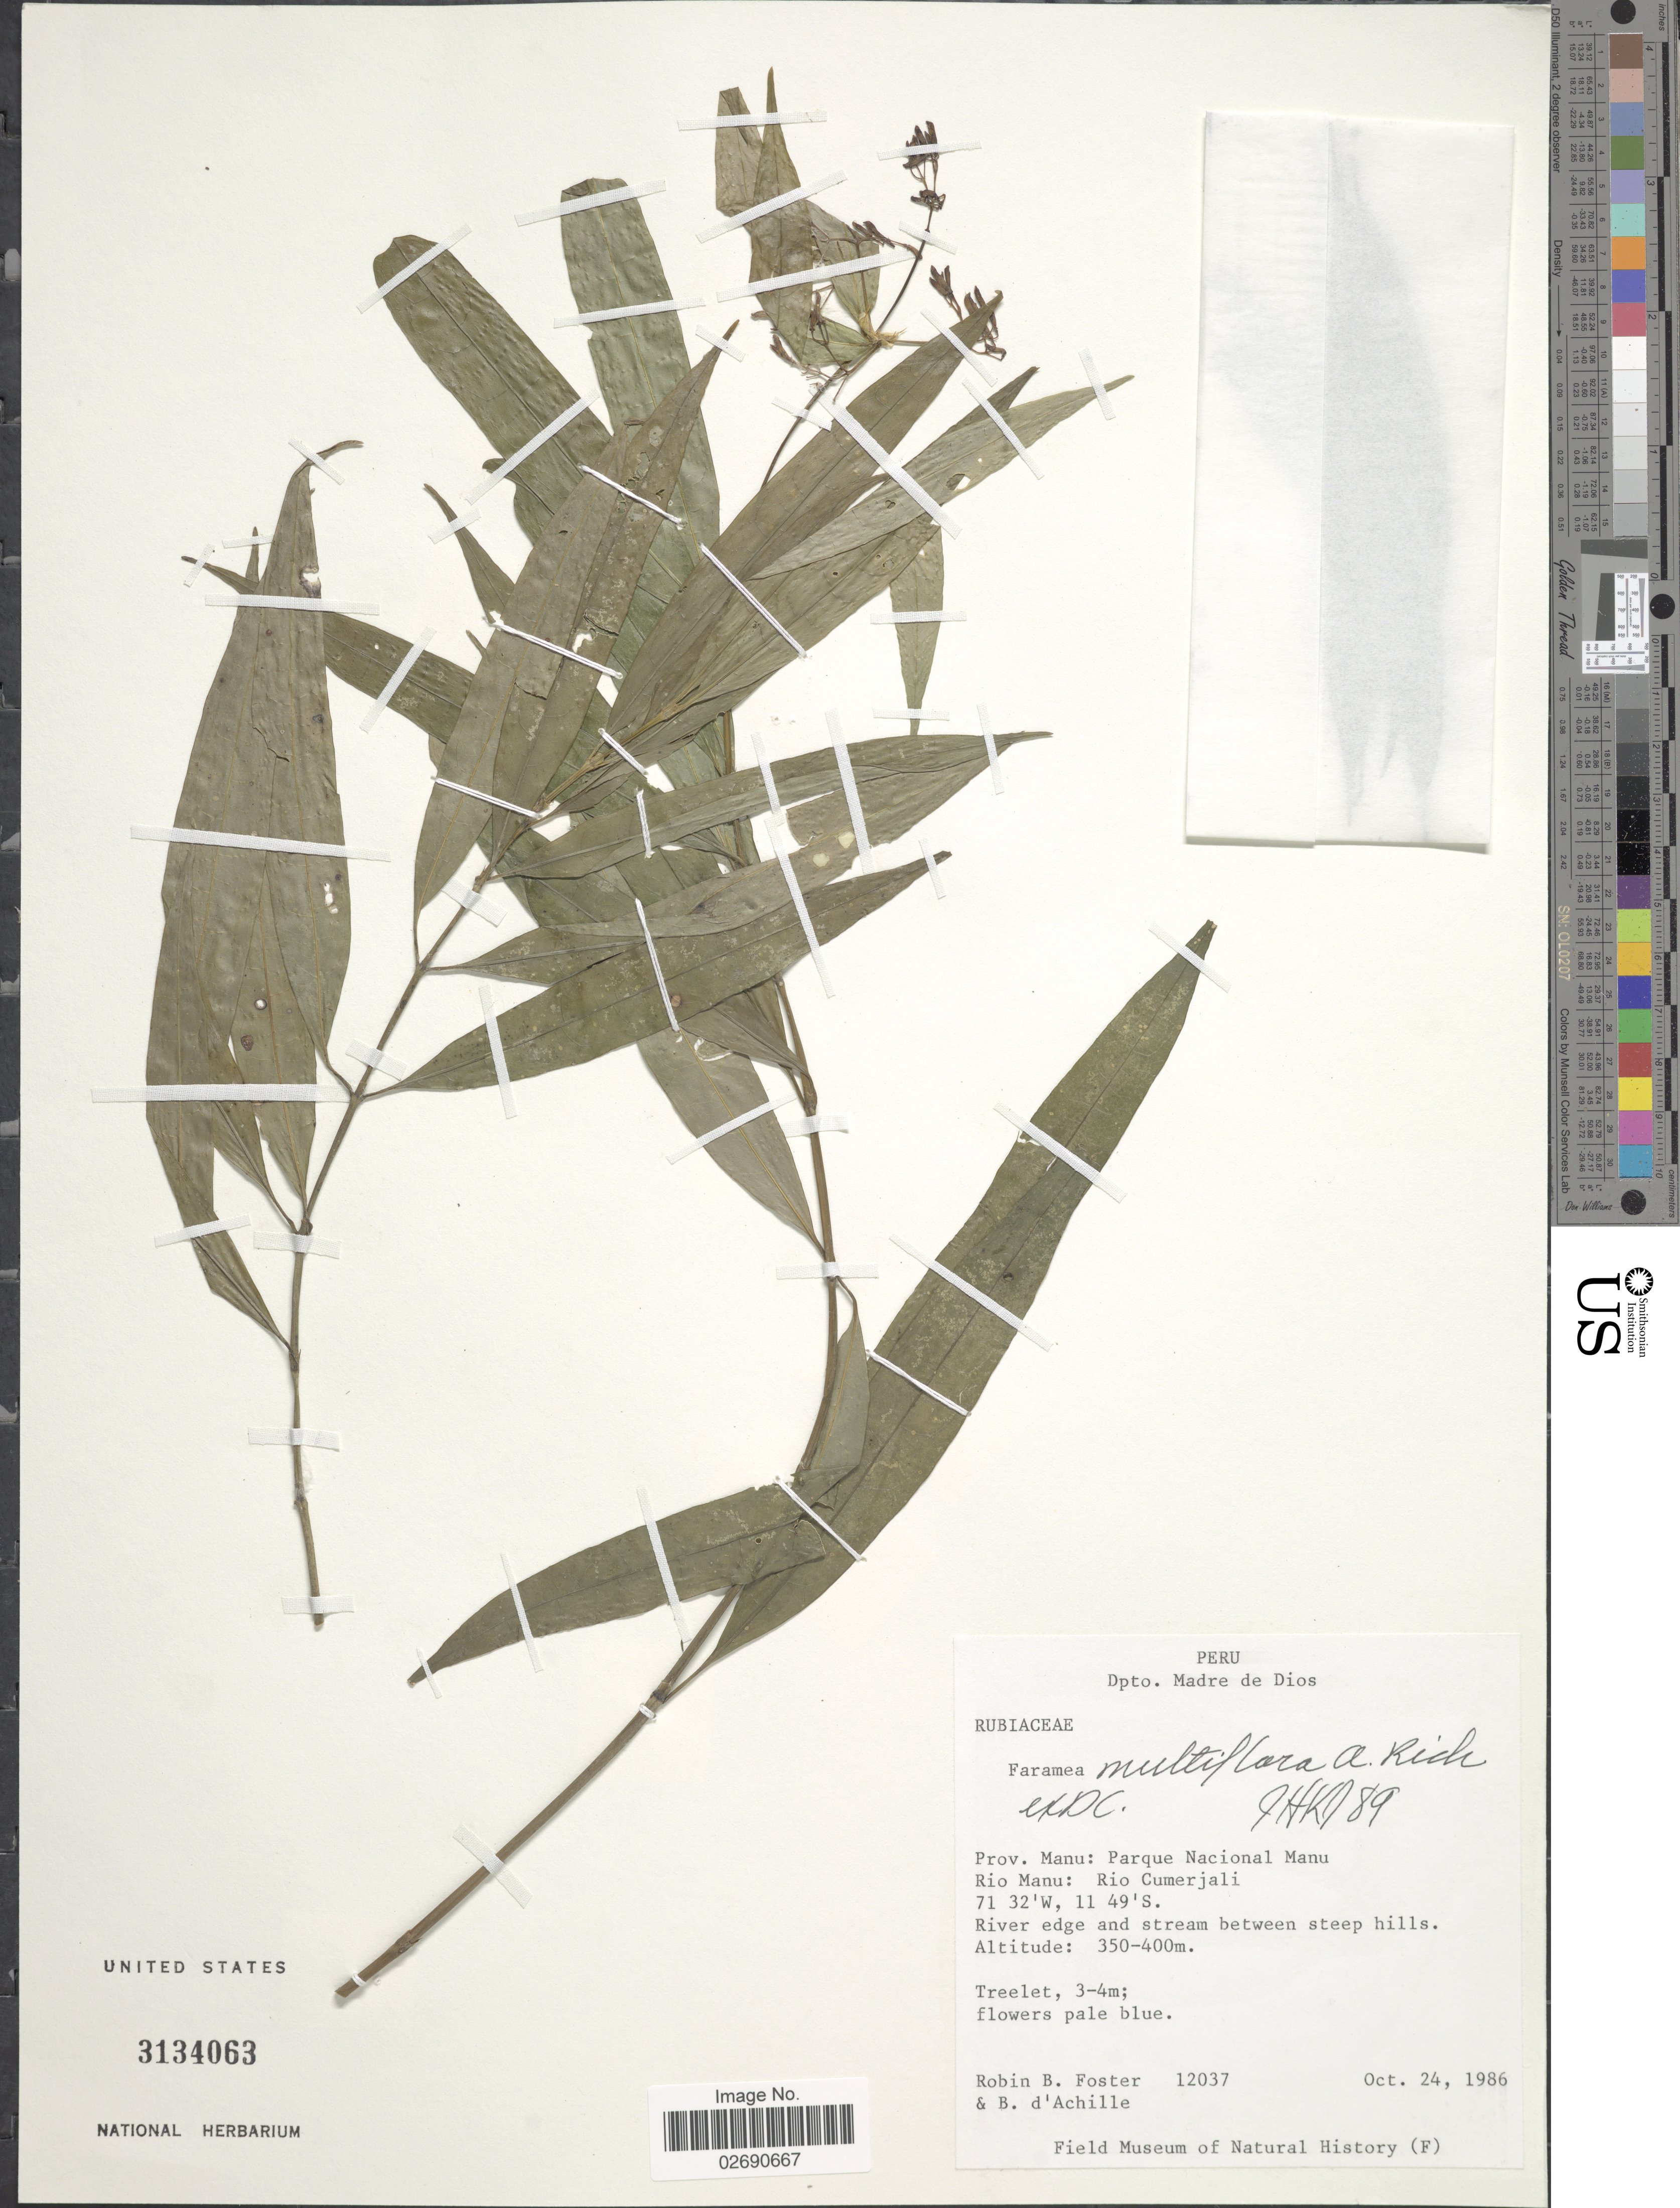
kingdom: Plantae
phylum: Tracheophyta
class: Magnoliopsida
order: Gentianales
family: Rubiaceae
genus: Faramea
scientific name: Faramea multiflora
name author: A. Rich. ex DC.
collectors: R. B. Foster & B. d'Achille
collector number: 12037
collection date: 1986-10-24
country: Peru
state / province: Madre de Dios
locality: Dpto. Madre de Dios, Prov. Manu: Parque Nacional Manu Rio Manu: Rio Cumerjali, River edge and stream between steep hills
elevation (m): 350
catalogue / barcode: US 3134063